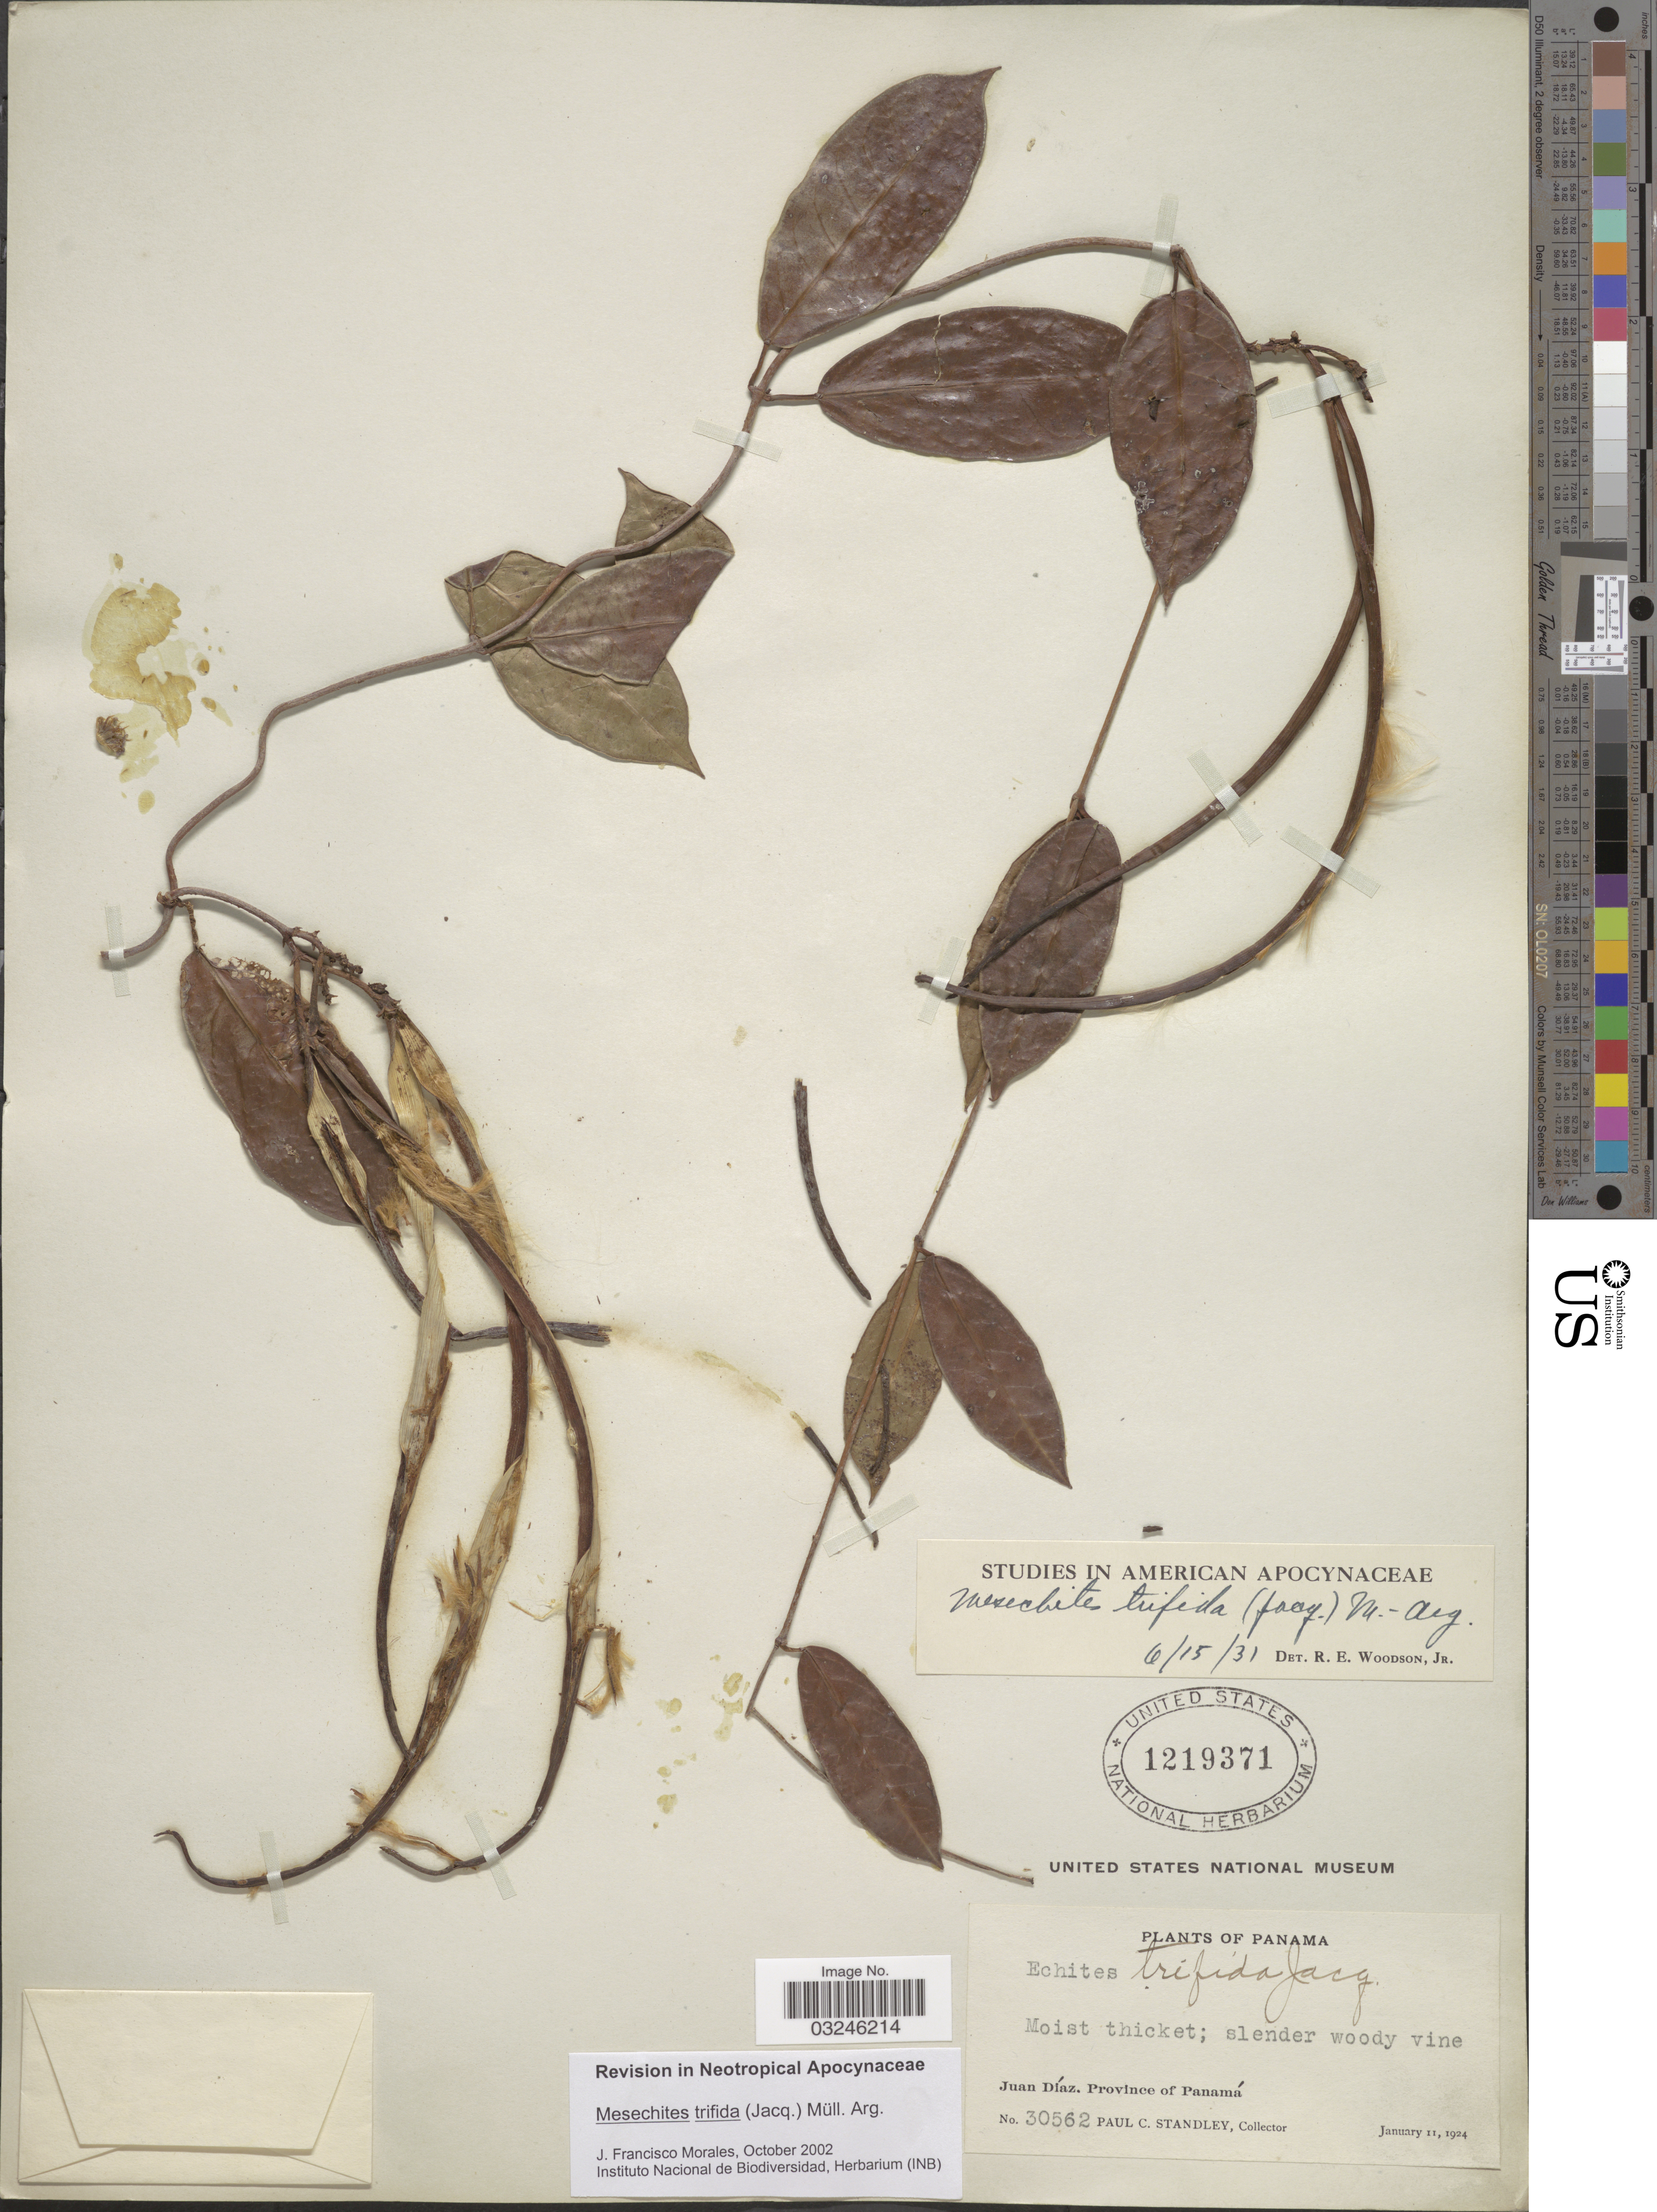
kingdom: Plantae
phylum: Tracheophyta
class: Magnoliopsida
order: Gentianales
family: Apocynaceae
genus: Mesechites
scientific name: Mesechites trifidus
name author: (Jacq.) Müll. Arg.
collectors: P. C. Standley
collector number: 30562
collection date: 1924-01-11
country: Panama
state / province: Panamá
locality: Juan Díaz.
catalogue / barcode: US 1219371